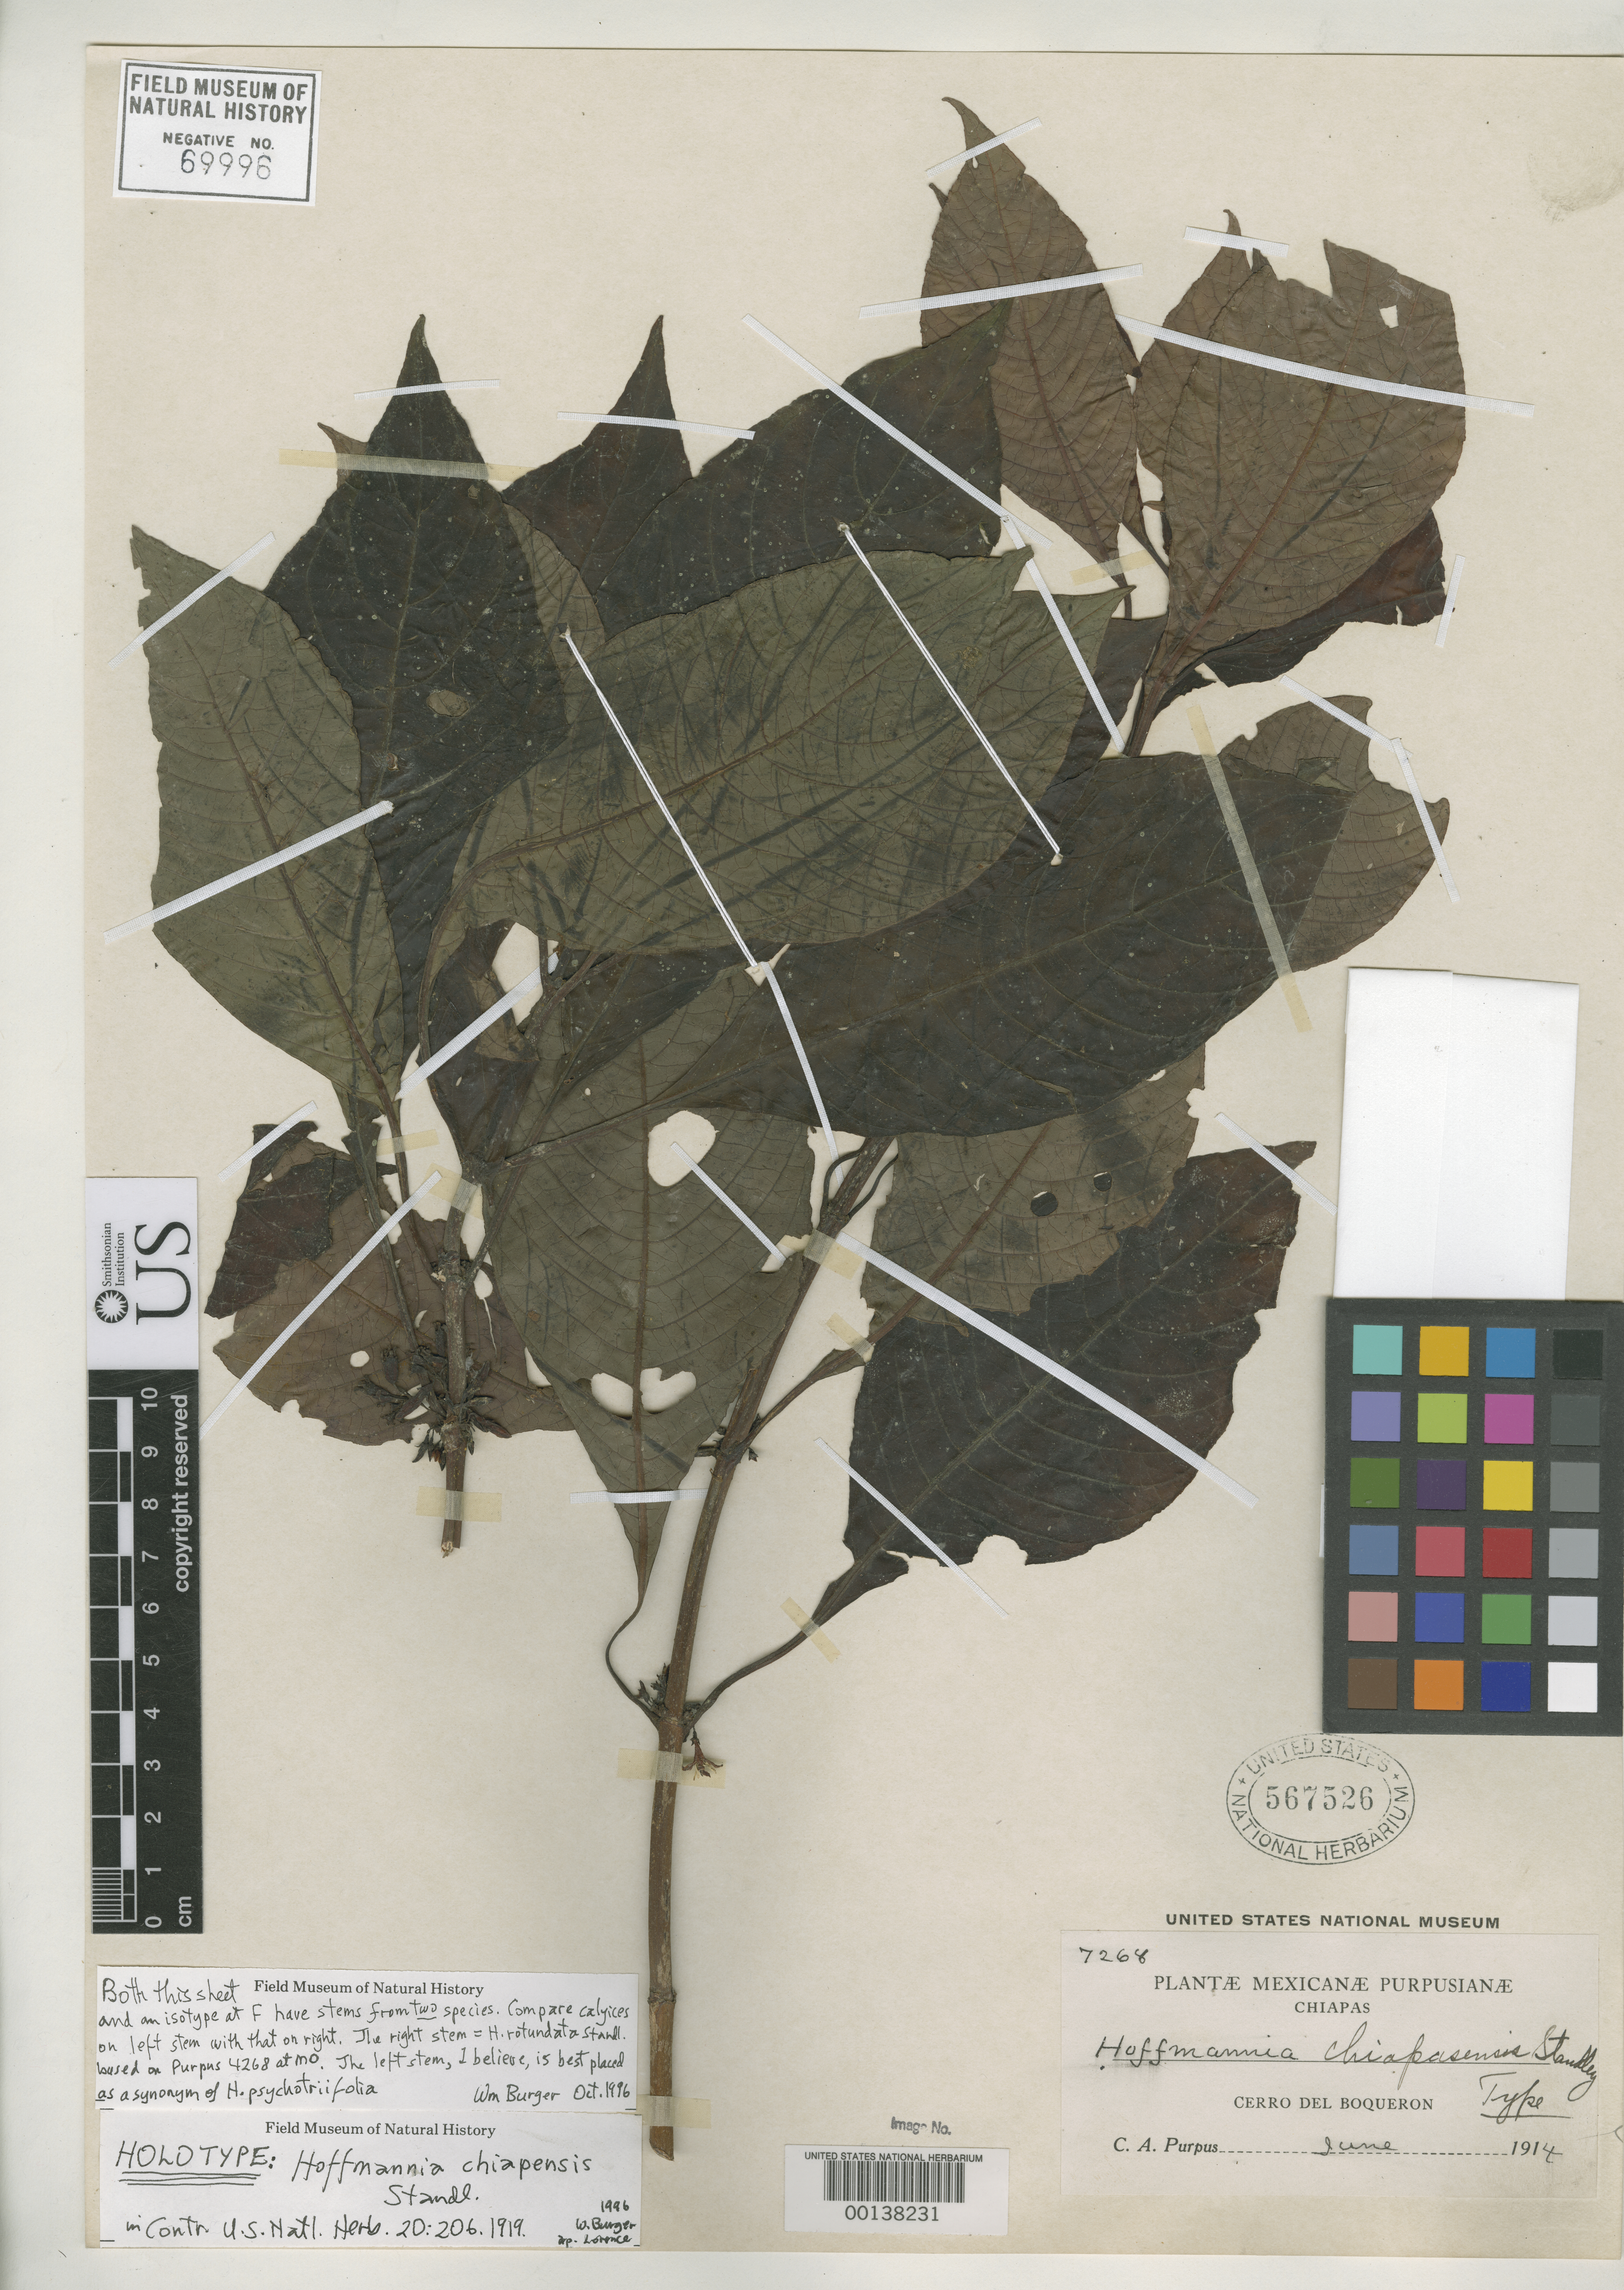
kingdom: Plantae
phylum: Tracheophyta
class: Magnoliopsida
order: Gentianales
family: Rubiaceae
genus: Hoffmannia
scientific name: Hoffmannia chiapensis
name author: Standl.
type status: Holotype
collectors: C. A. Purpus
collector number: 7268 p.p.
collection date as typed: Jun 1914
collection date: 1914-06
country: Mexico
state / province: Chiapas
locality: Cerro del Boqueron.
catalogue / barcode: US 567526